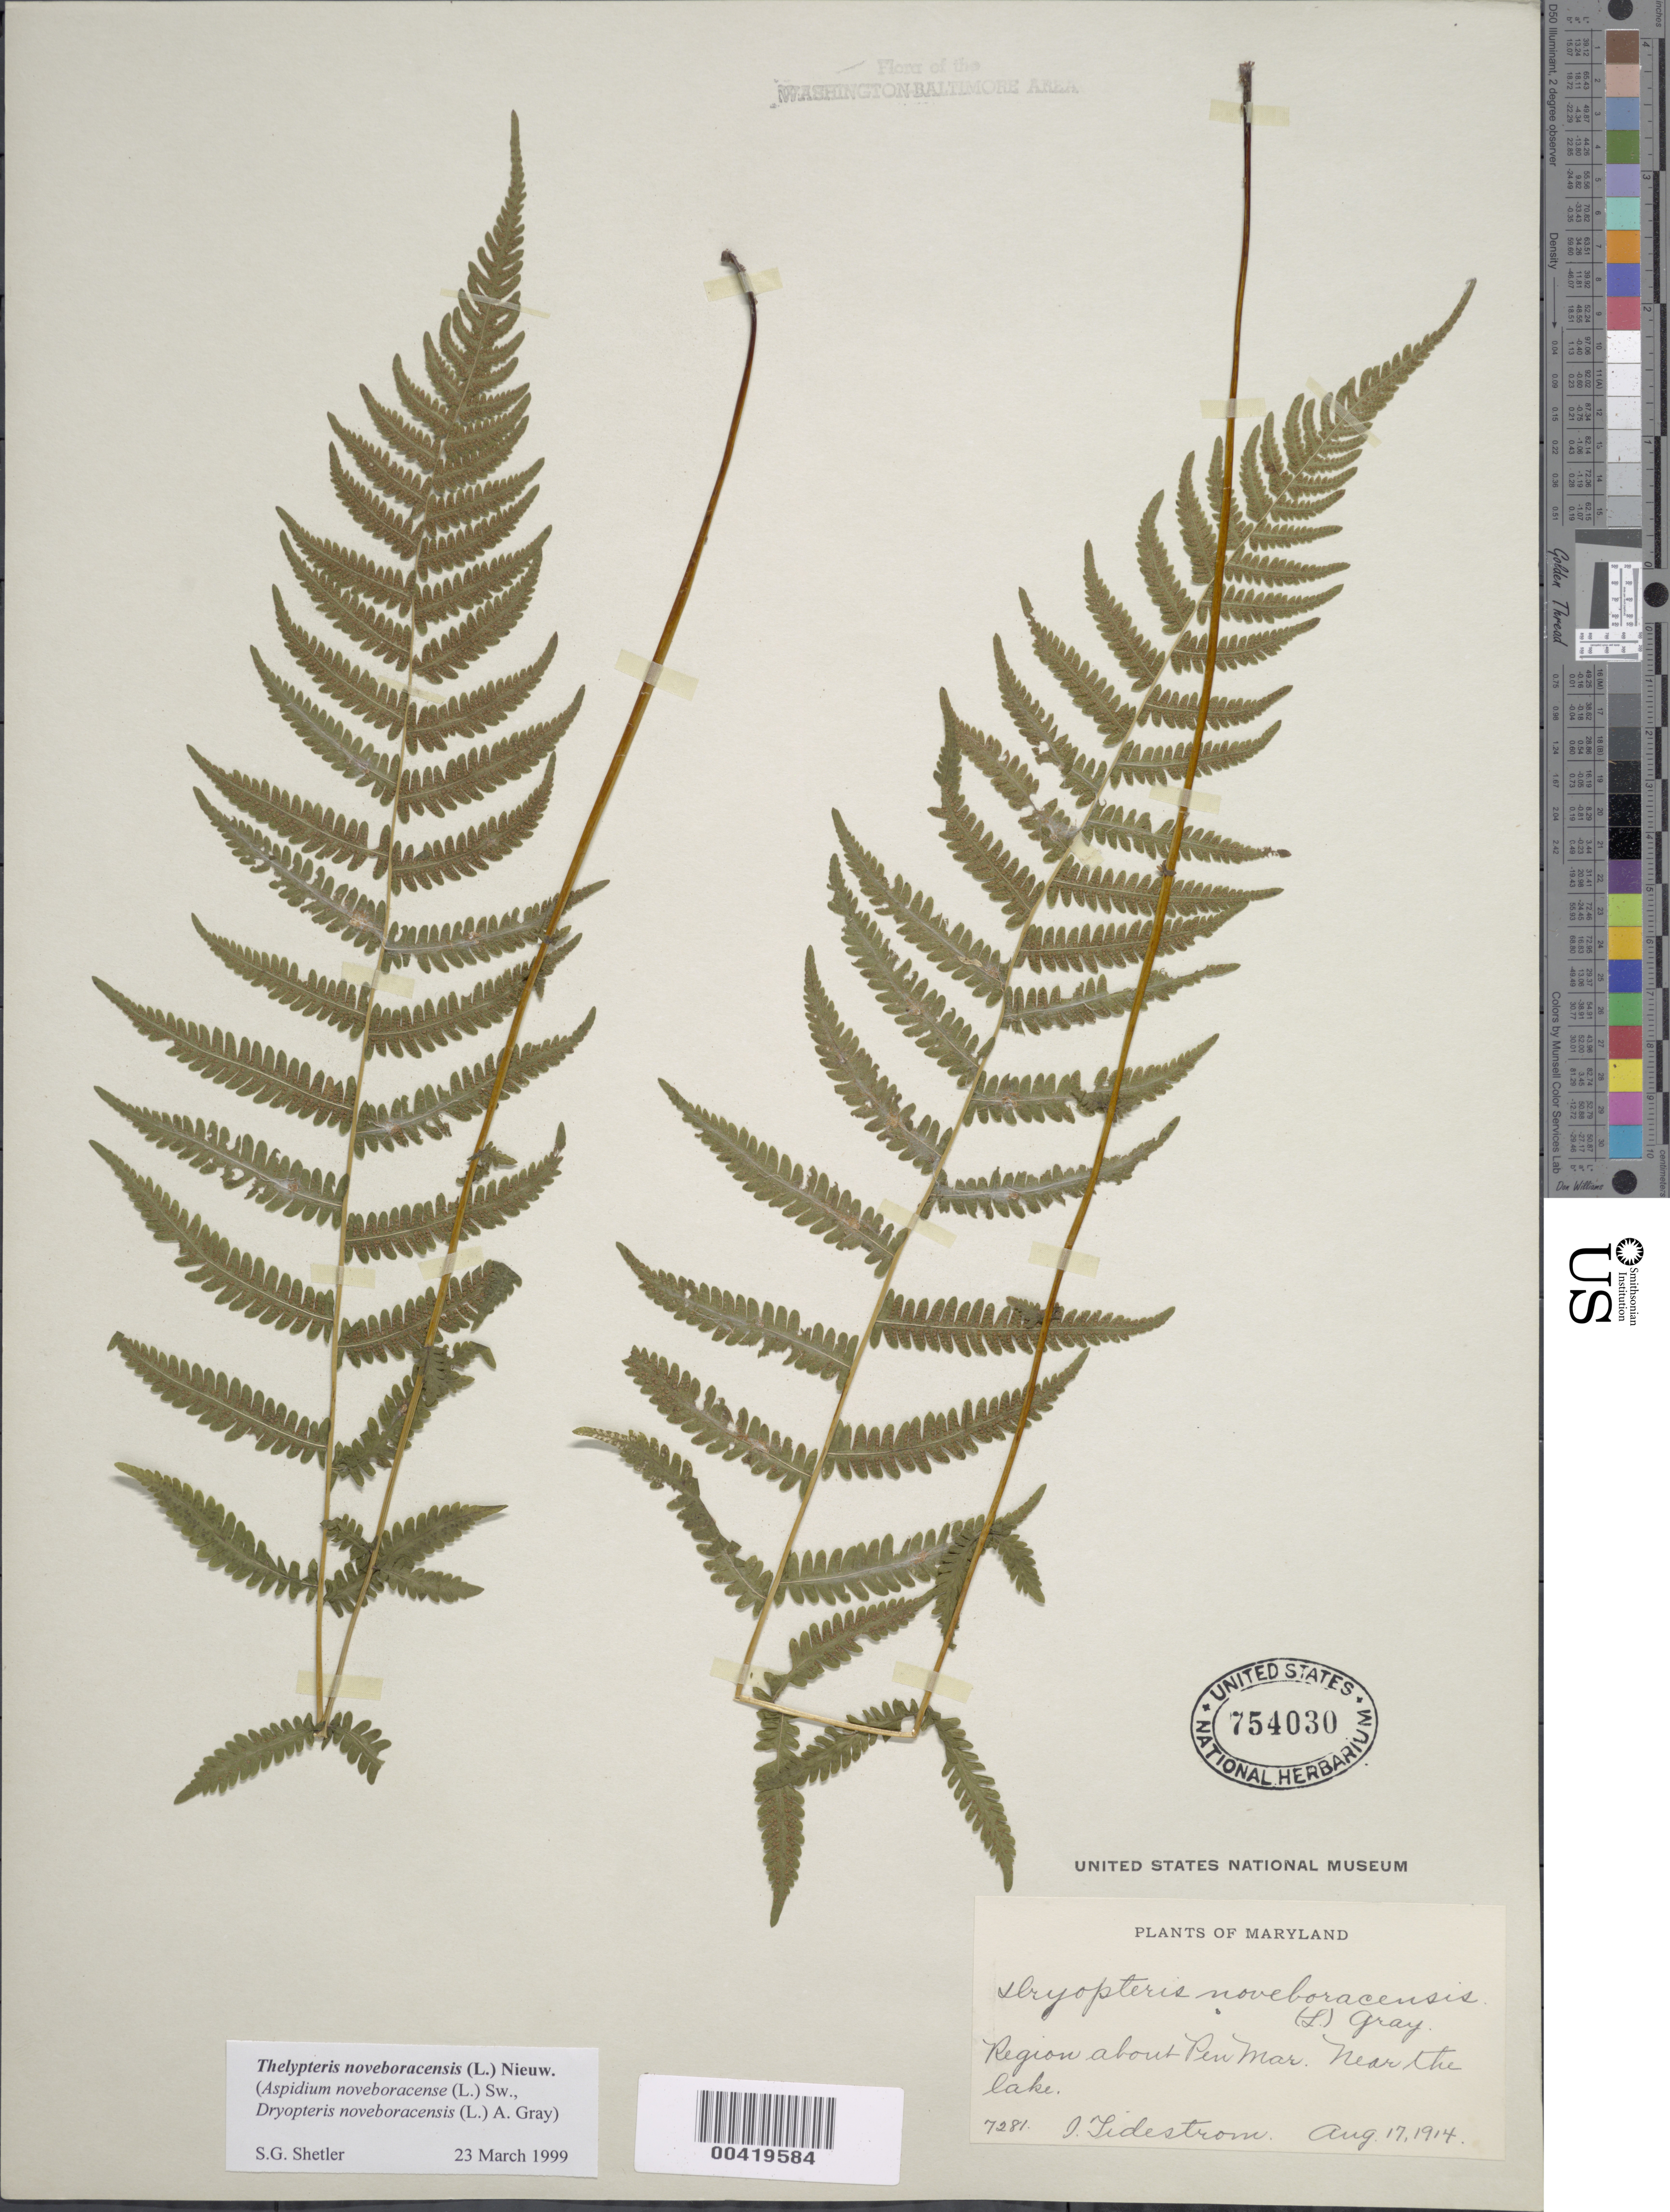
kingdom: Plantae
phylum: Tracheophyta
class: Polypodiopsida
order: Polypodiales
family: Thelypteridaceae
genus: Parathelypteris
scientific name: Parathelypteris noveboracensis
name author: (L.) Ching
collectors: I. F. Tidestrom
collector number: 7281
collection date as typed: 17 Aug 1914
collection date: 1914-08-17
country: United States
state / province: Maryland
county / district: Harford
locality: Pen Mar region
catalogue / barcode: US 754030